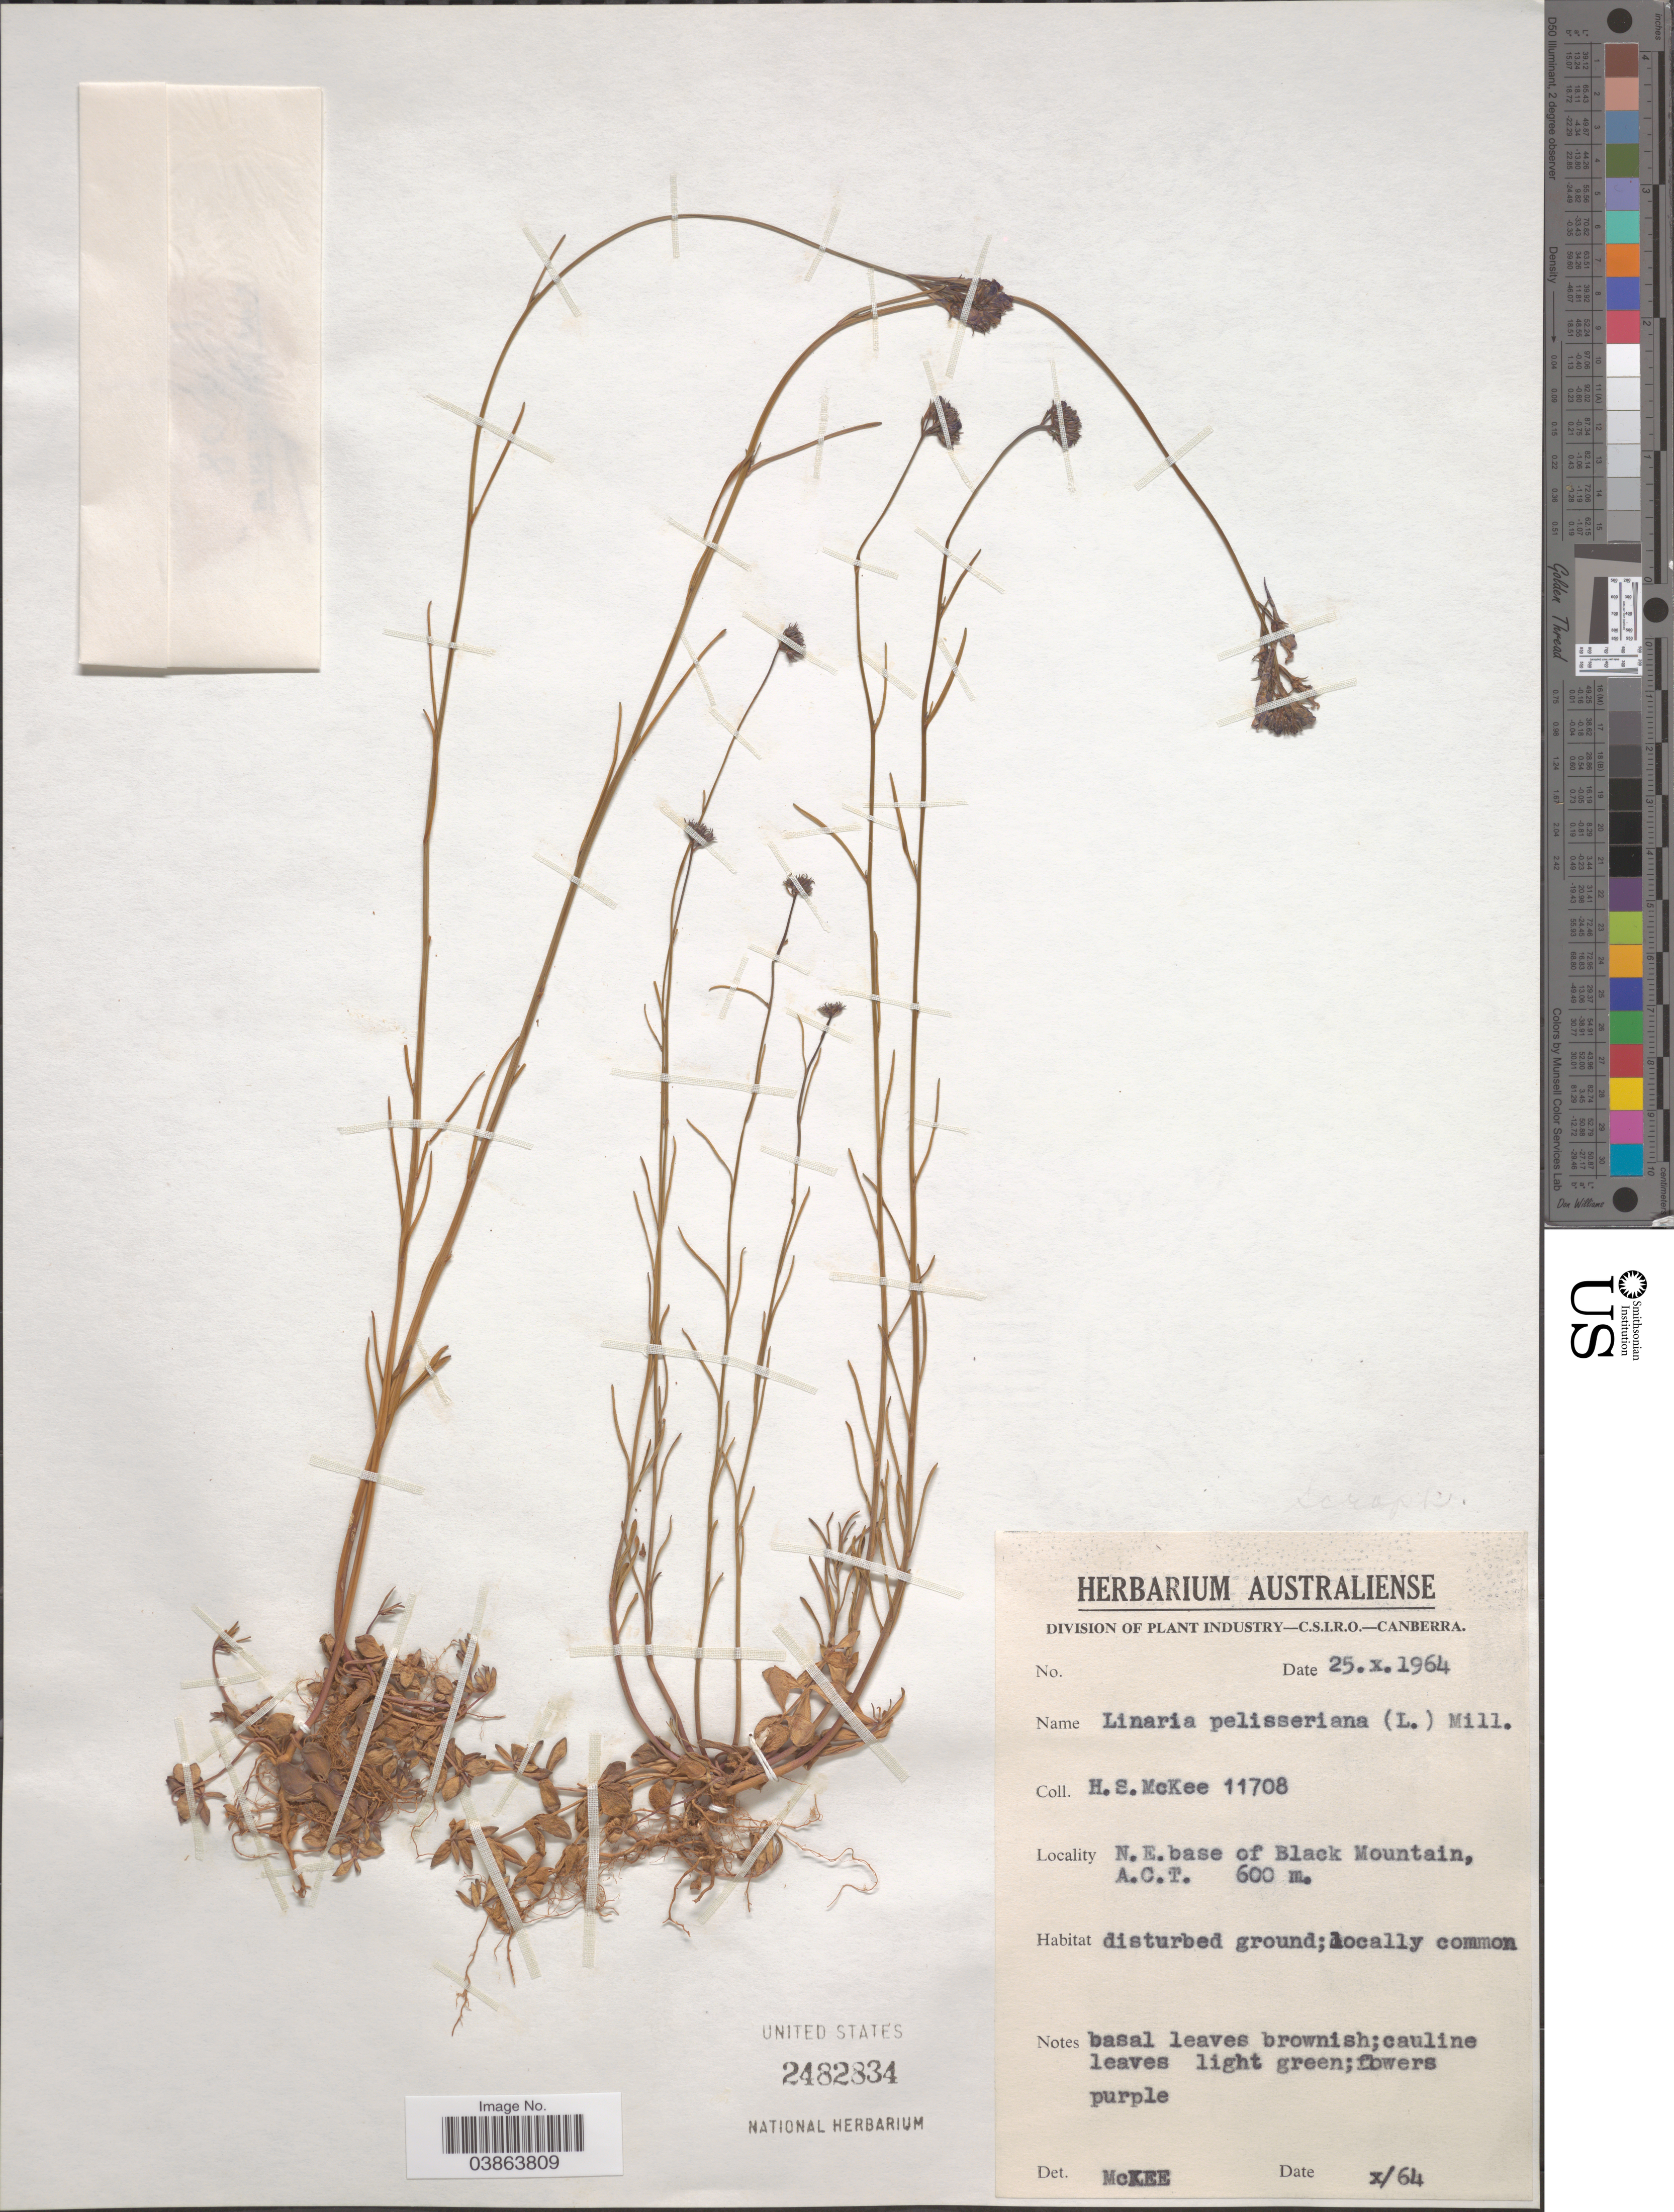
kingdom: Plantae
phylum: Tracheophyta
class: Magnoliopsida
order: Lamiales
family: Plantaginaceae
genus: Linaria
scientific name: Linaria pelisseriana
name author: (L.) Mill.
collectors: H. S. McKee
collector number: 11708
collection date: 1964-10-25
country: Australia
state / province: Australian Capital Territory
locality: N. E. base of Black Mountain, A. C. T.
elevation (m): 600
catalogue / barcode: US 2482834